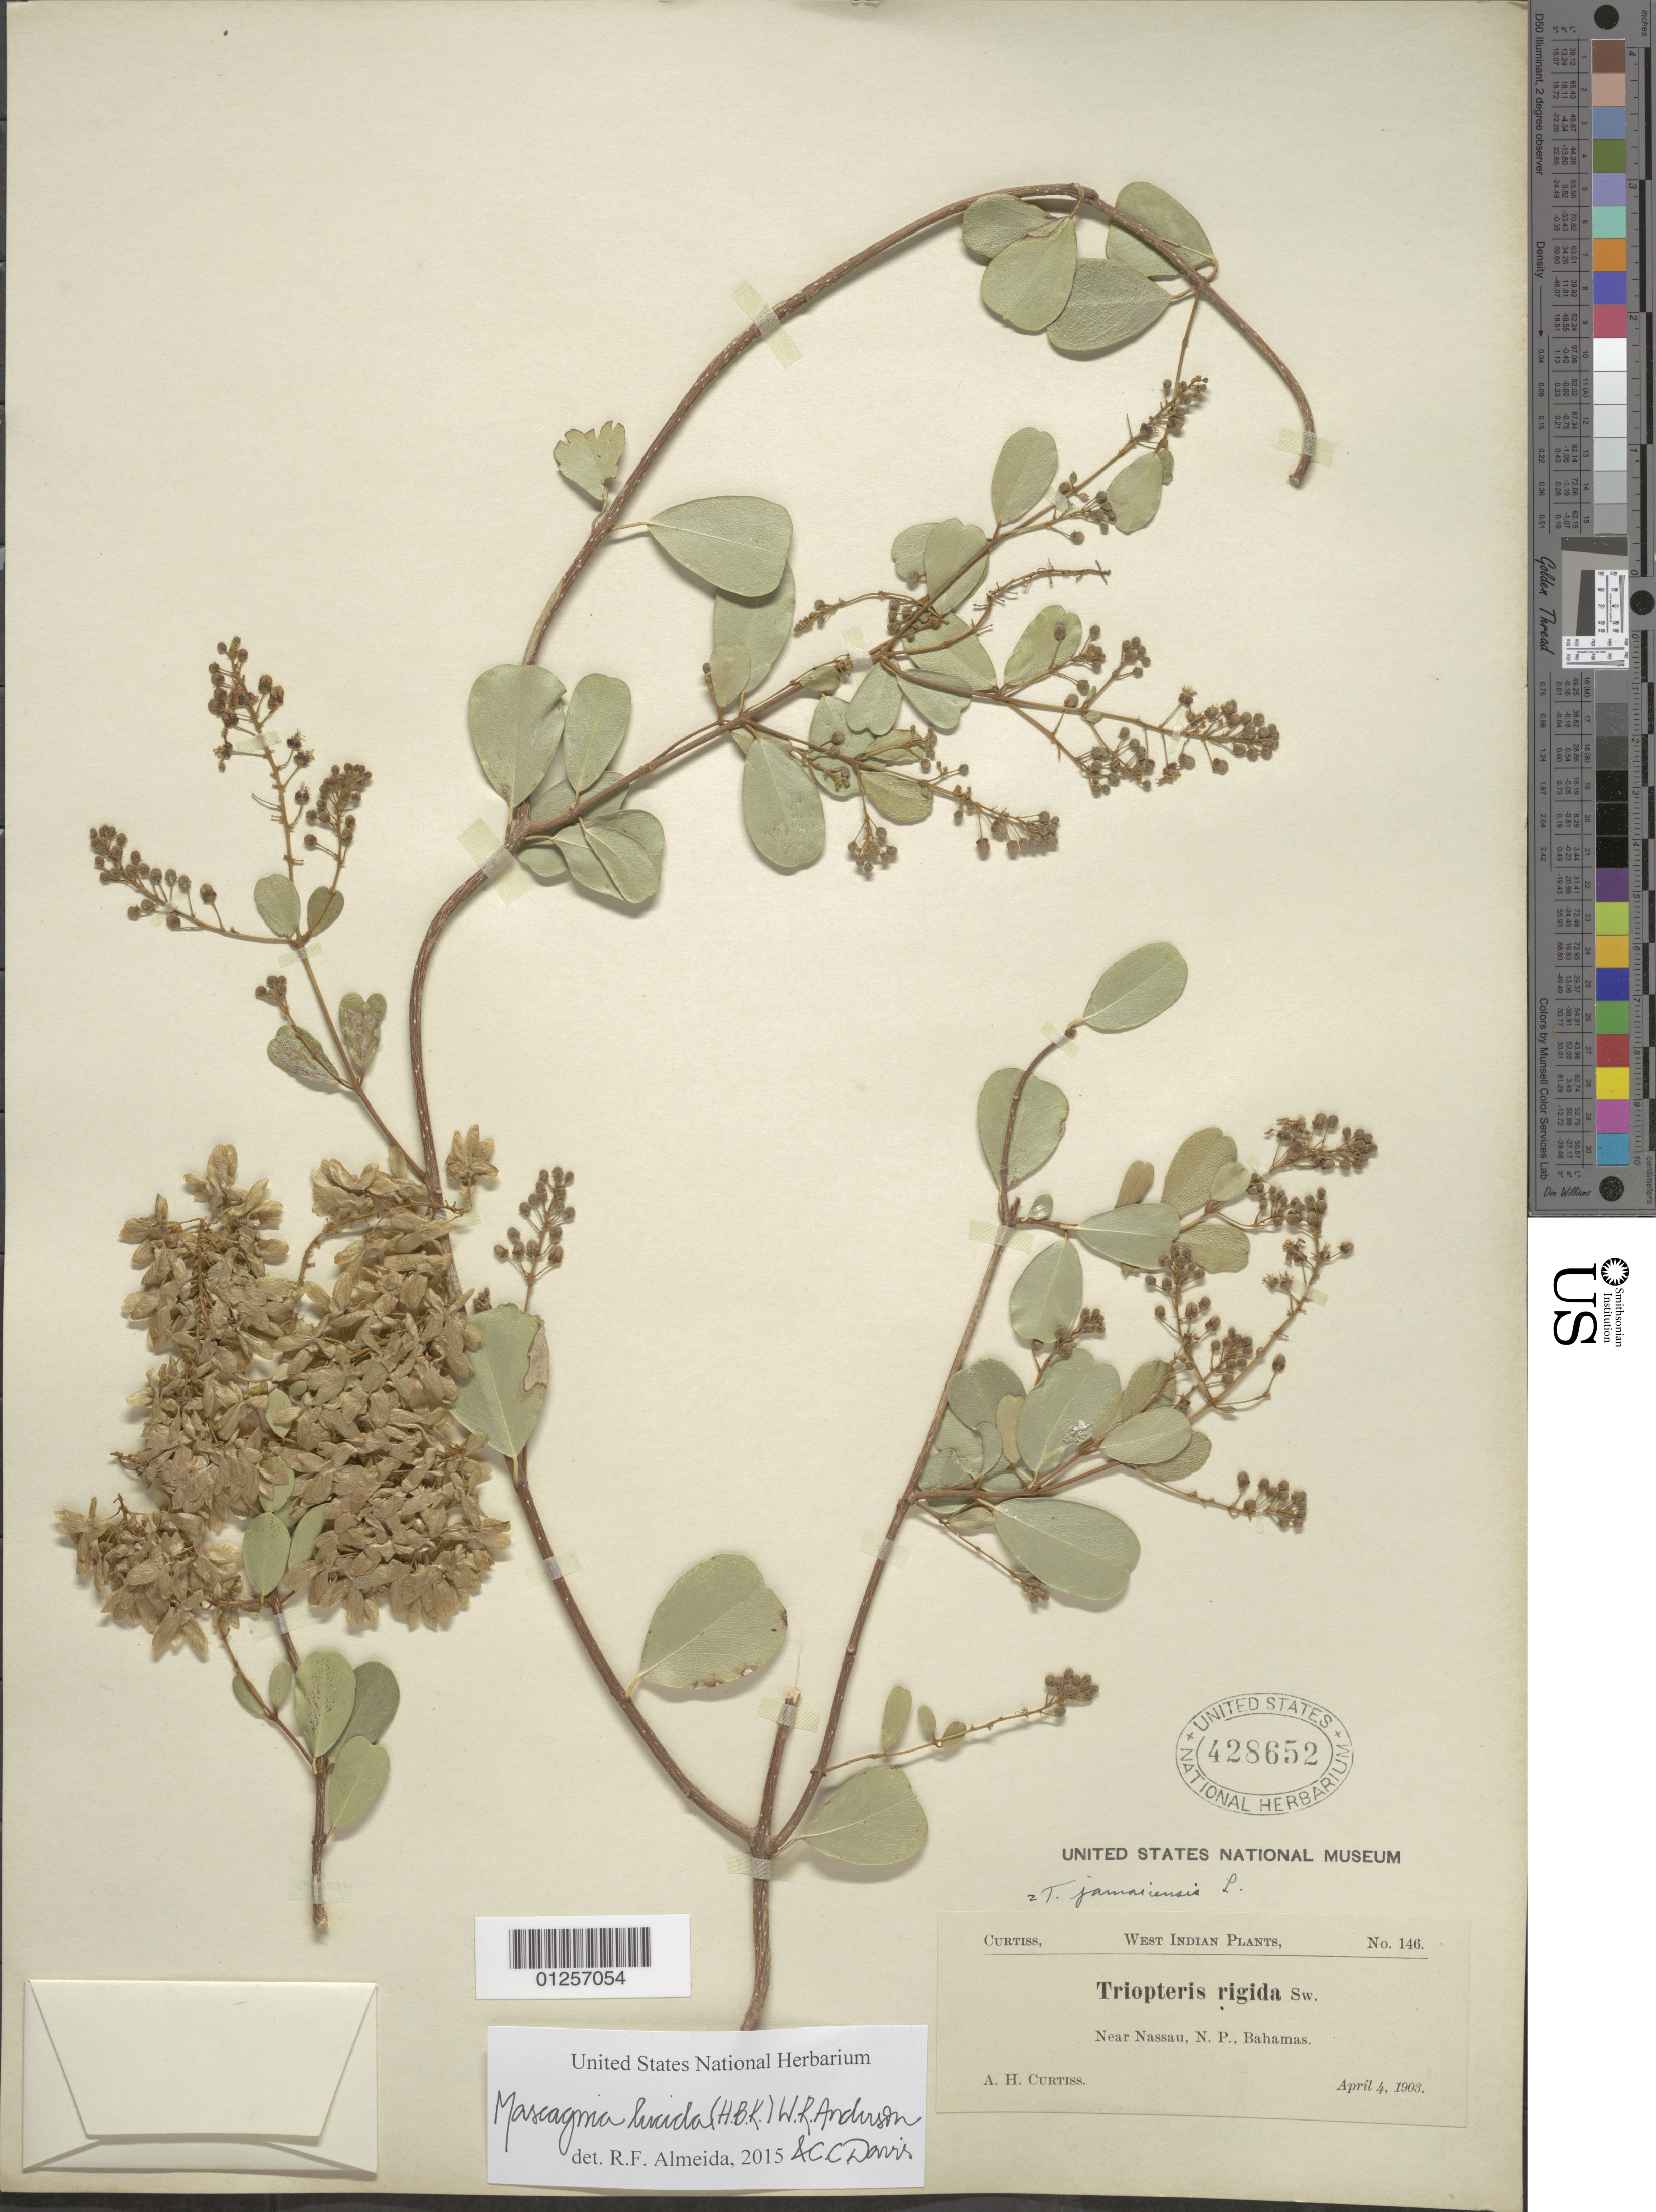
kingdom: Plantae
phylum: Tracheophyta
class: Magnoliopsida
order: Malpighiales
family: Malpighiaceae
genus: Mascagnia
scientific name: Mascagnia lucida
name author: (Kunth) W.R. Anderson & C. Davis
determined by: De Almeida, R. F., (HUEFS), Universidade Estadual de Feira de Santana (BRAZIL)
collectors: A. H. Curtiss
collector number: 146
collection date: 1903-04-04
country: Bahamas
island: New Providence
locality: Nassau, near.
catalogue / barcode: US 428652